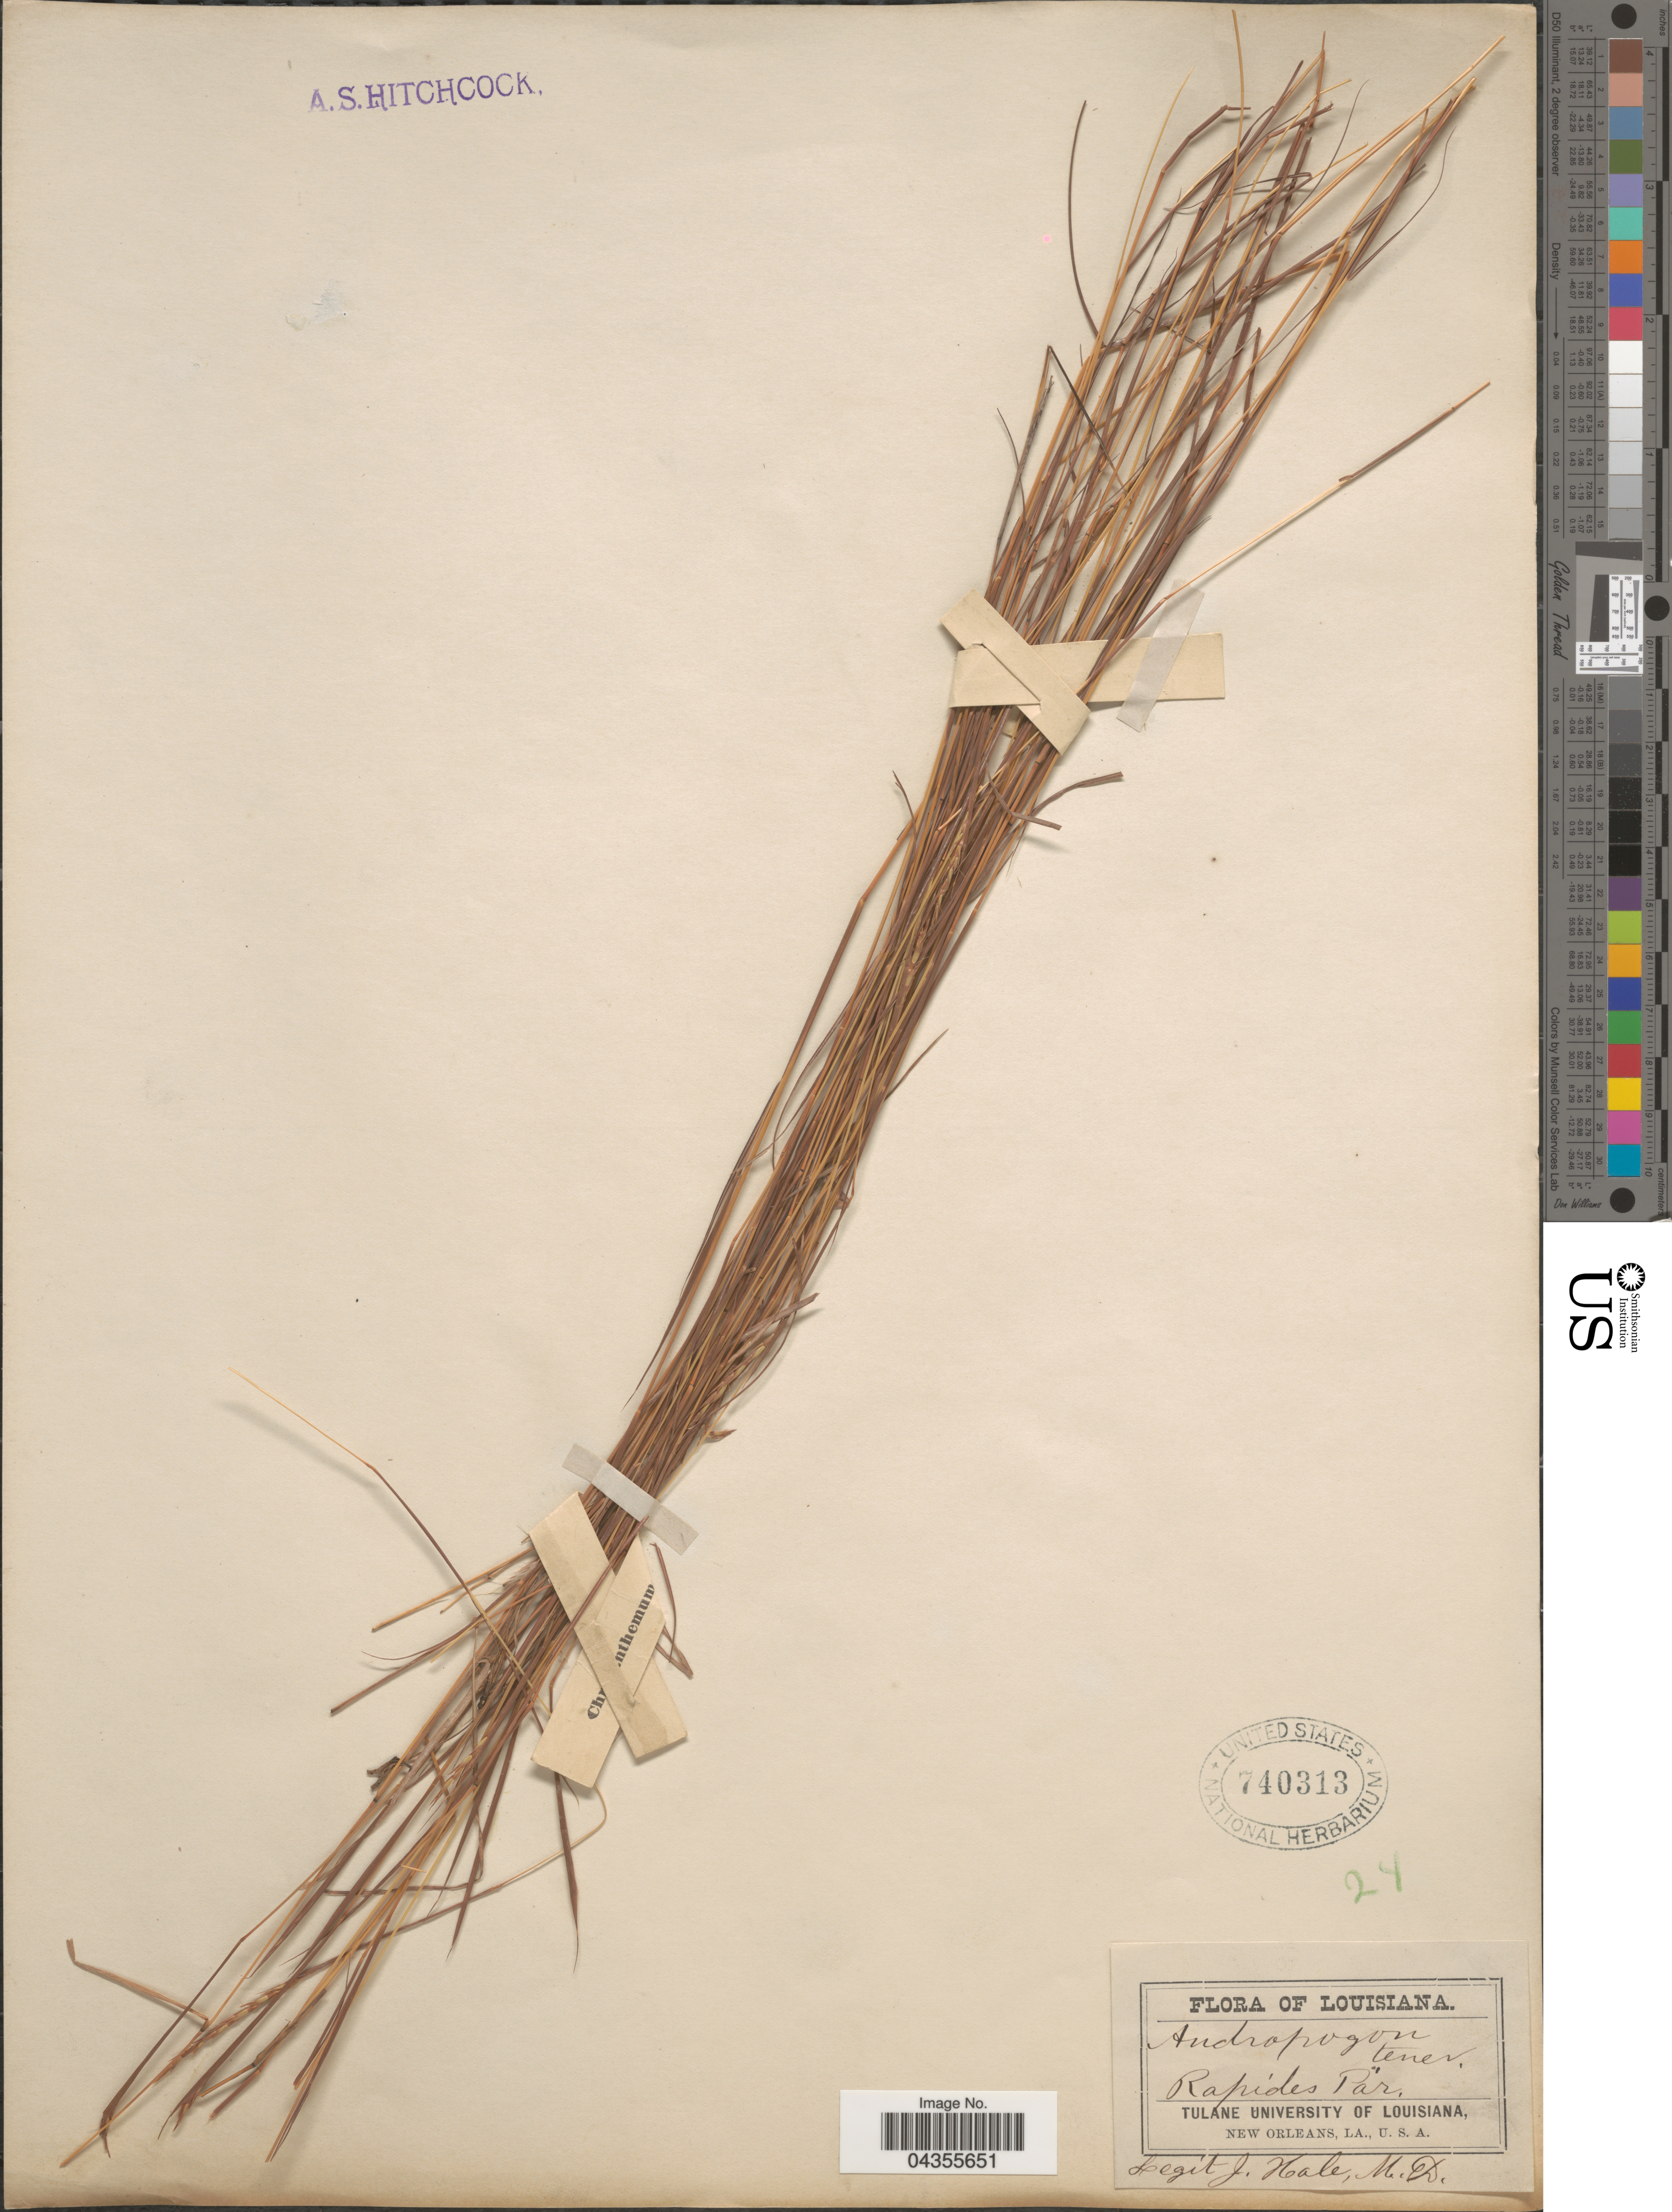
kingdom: Plantae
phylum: Tracheophyta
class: Liliopsida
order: Poales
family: Poaceae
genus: Schizachyrium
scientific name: Schizachyrium tenerum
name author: Nees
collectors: J. Hale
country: United States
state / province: Louisiana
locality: Rapides Par.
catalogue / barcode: US 740313